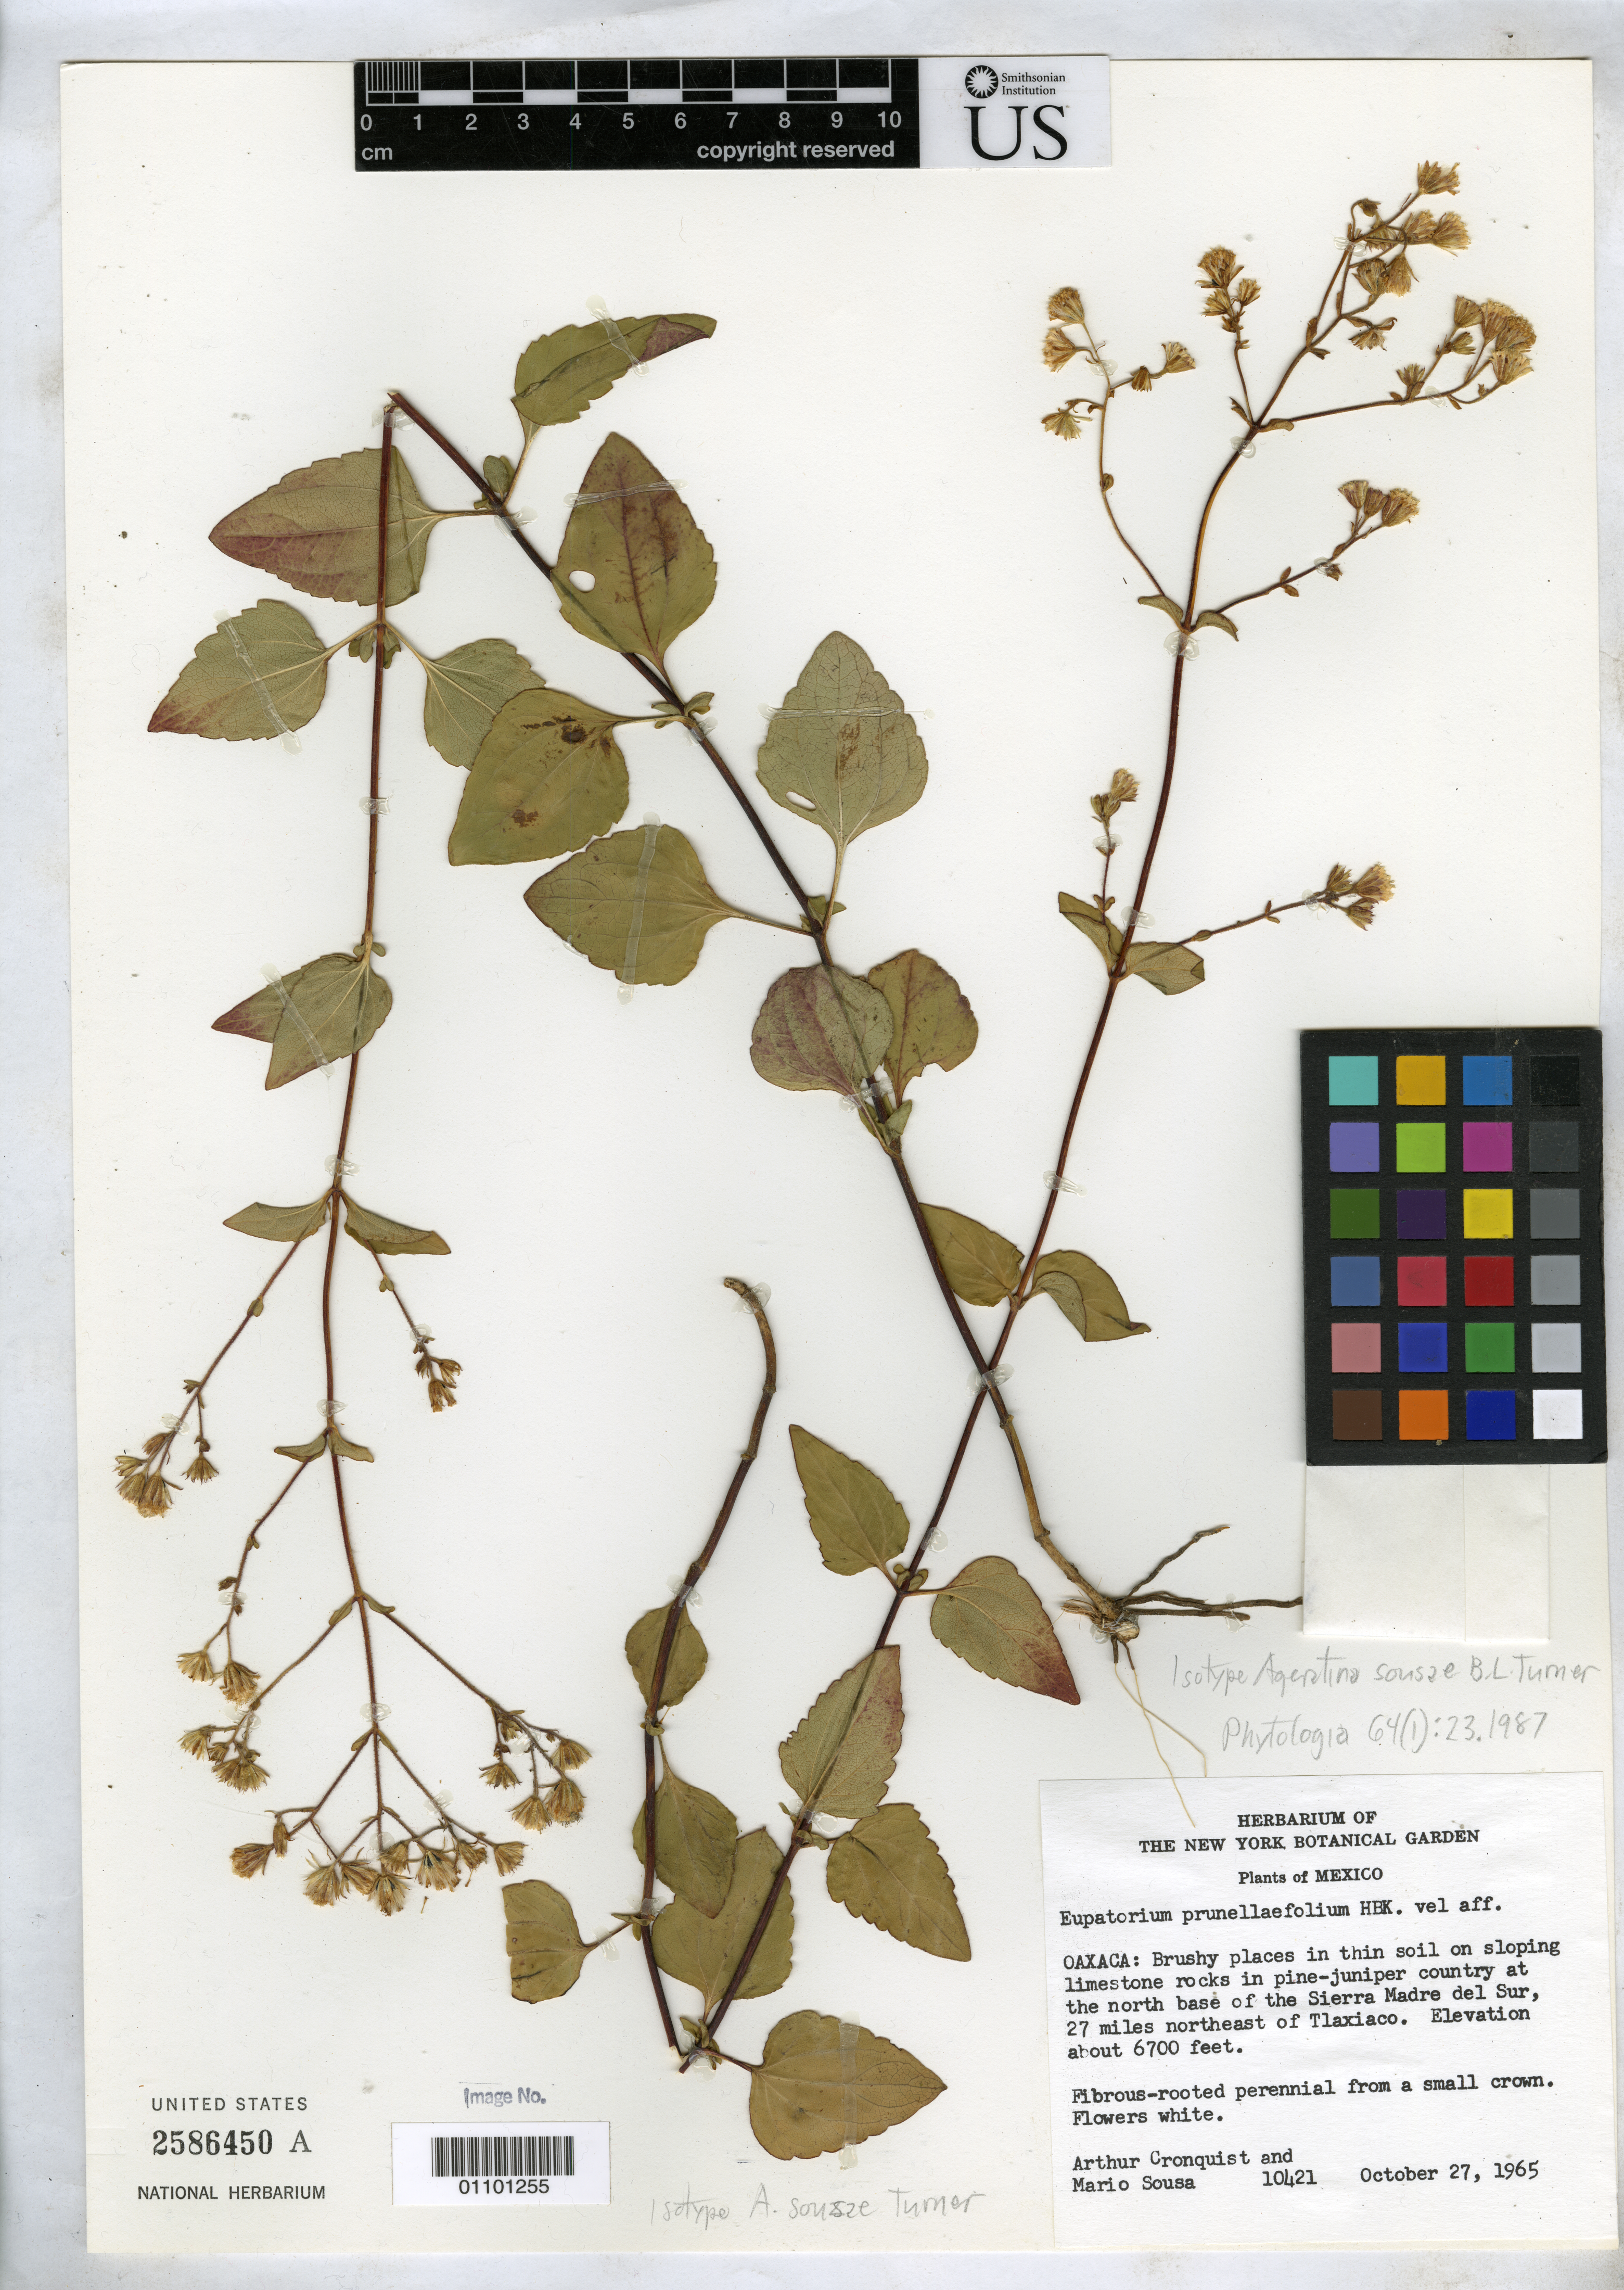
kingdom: Plantae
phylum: Tracheophyta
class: Magnoliopsida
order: Asterales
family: Asteraceae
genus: Ageratina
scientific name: Ageratina sousae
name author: B.L. Turner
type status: Isotype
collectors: A. J. Cronquist & M. Souza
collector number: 10421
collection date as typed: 27 Oct 1965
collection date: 1965-10-27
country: Mexico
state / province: Oaxaca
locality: N base of Sierra Madre del Sur, 27 miles NE of Tlaxiaco.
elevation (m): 2042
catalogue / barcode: US 2586450